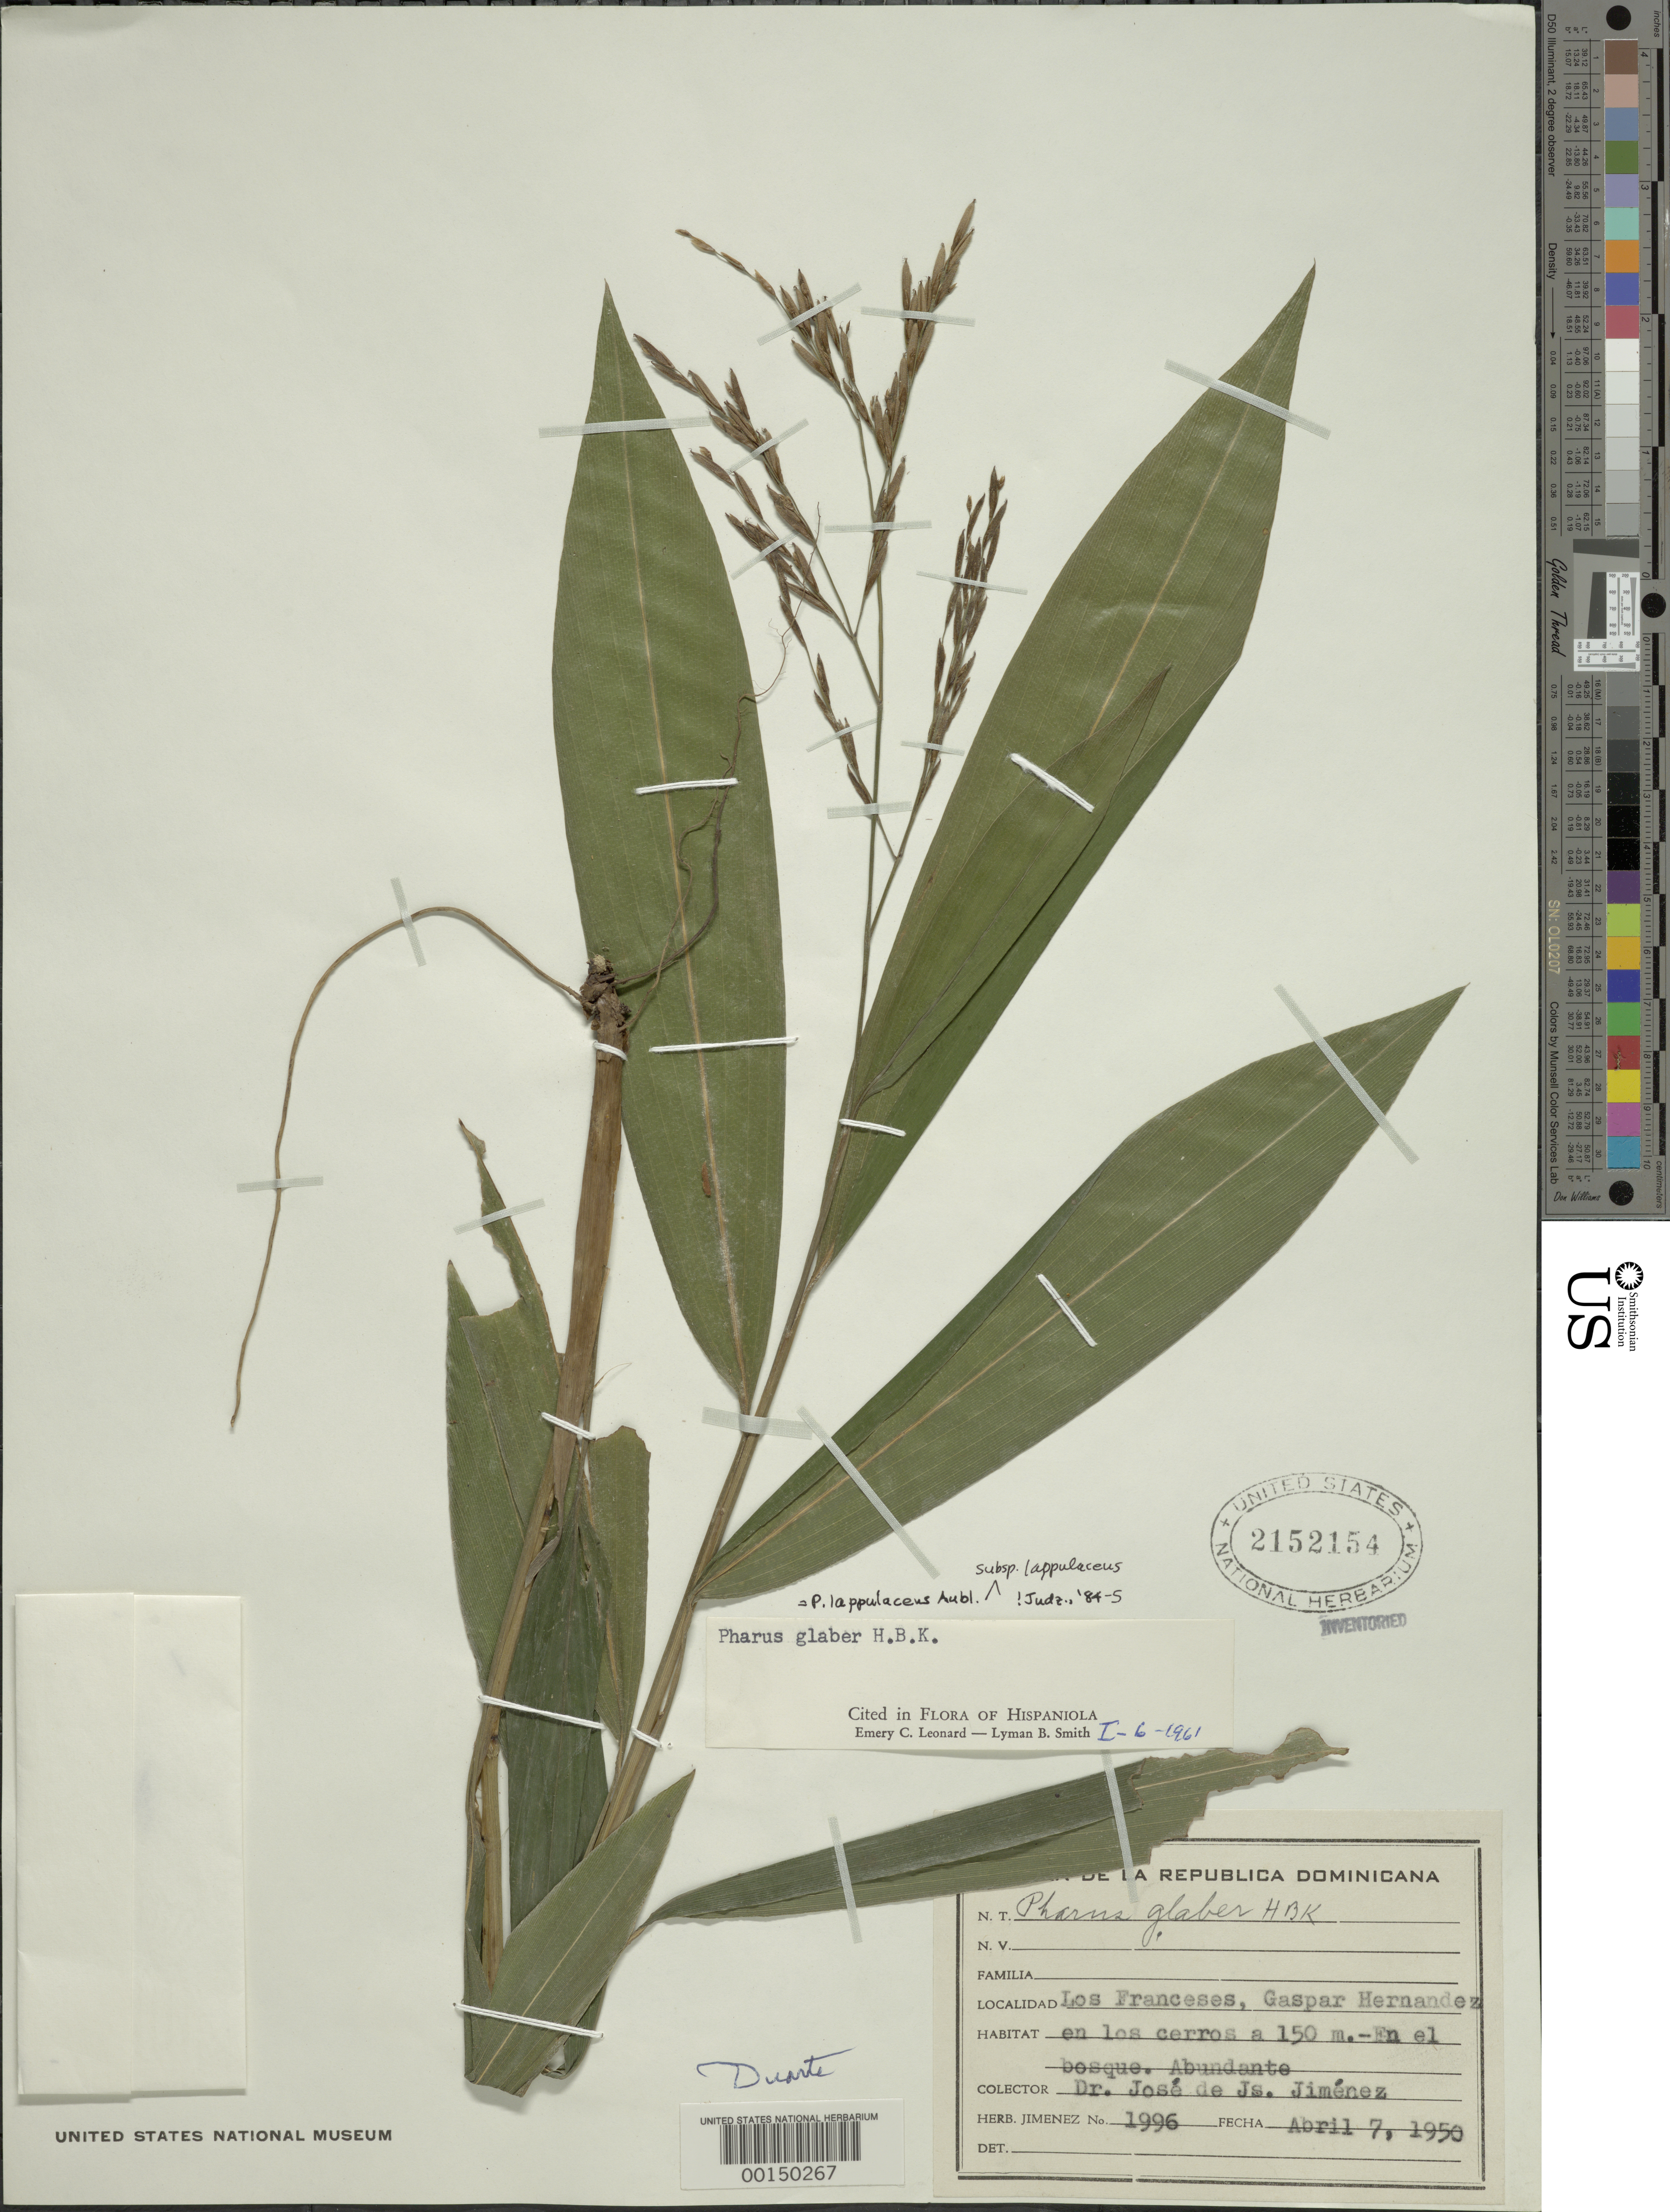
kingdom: Plantae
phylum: Tracheophyta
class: Liliopsida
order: Poales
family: Poaceae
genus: Pharus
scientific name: Pharus lappulaceus subsp. lappulaceus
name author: Aubl.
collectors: J. J. Jiménez Almonte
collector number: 1996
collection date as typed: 07 Apr 1950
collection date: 1950-04-07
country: Dominican Republic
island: Hispaniola Island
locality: Los franceses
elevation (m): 150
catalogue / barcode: US 2152154